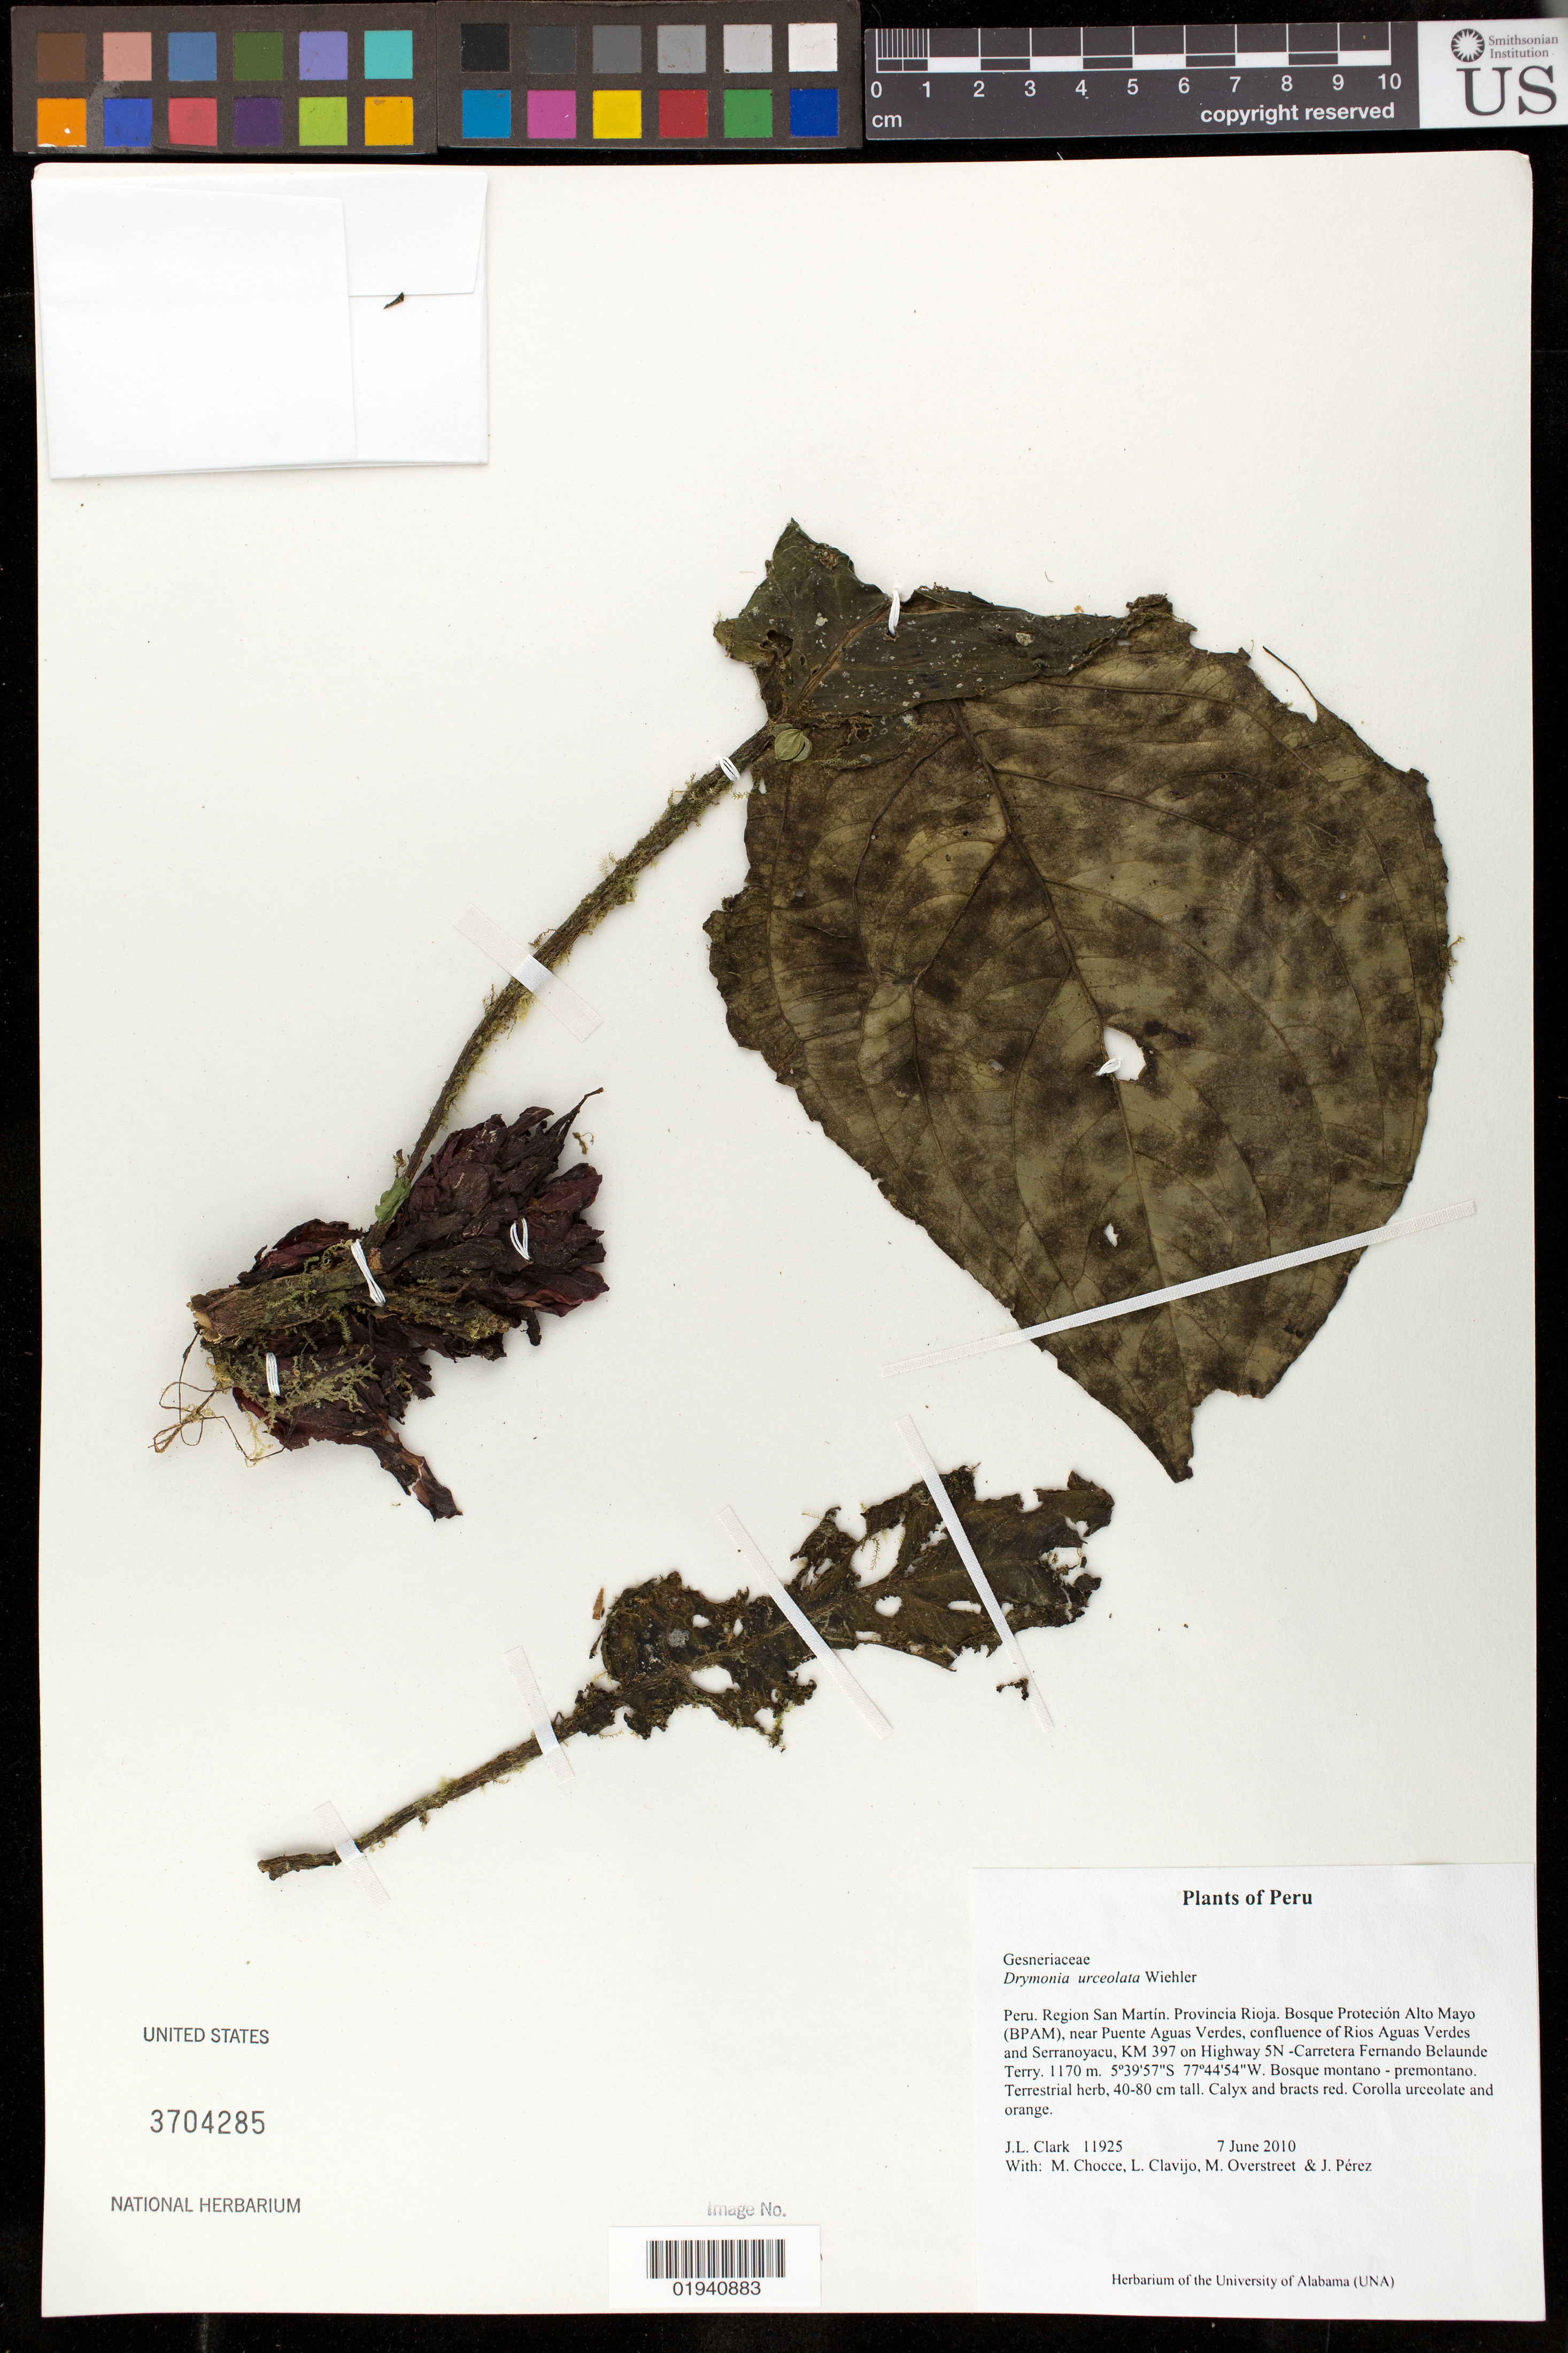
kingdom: Plantae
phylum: Tracheophyta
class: Magnoliopsida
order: Lamiales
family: Gesneriaceae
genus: Drymonia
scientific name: Drymonia urceolata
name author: Wiehler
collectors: J. L. Clark, M. Chocce, L. Clavijo, M. Overstreet & J. Perez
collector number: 11925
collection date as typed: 07 Jun 2010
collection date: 2010-06-07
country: Peru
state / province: San Martín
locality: Provincia Rioja. Bosque Protecion Alto Mayo (BPAM), near Puente Aguas Verdes, confluence of Rios Aguas Verdes and Serranoyacu, KM 397 on Highway 5N-Carretera Fernando Belaunde Terry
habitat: Bosque montano- premontano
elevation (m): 1170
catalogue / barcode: US 3704285